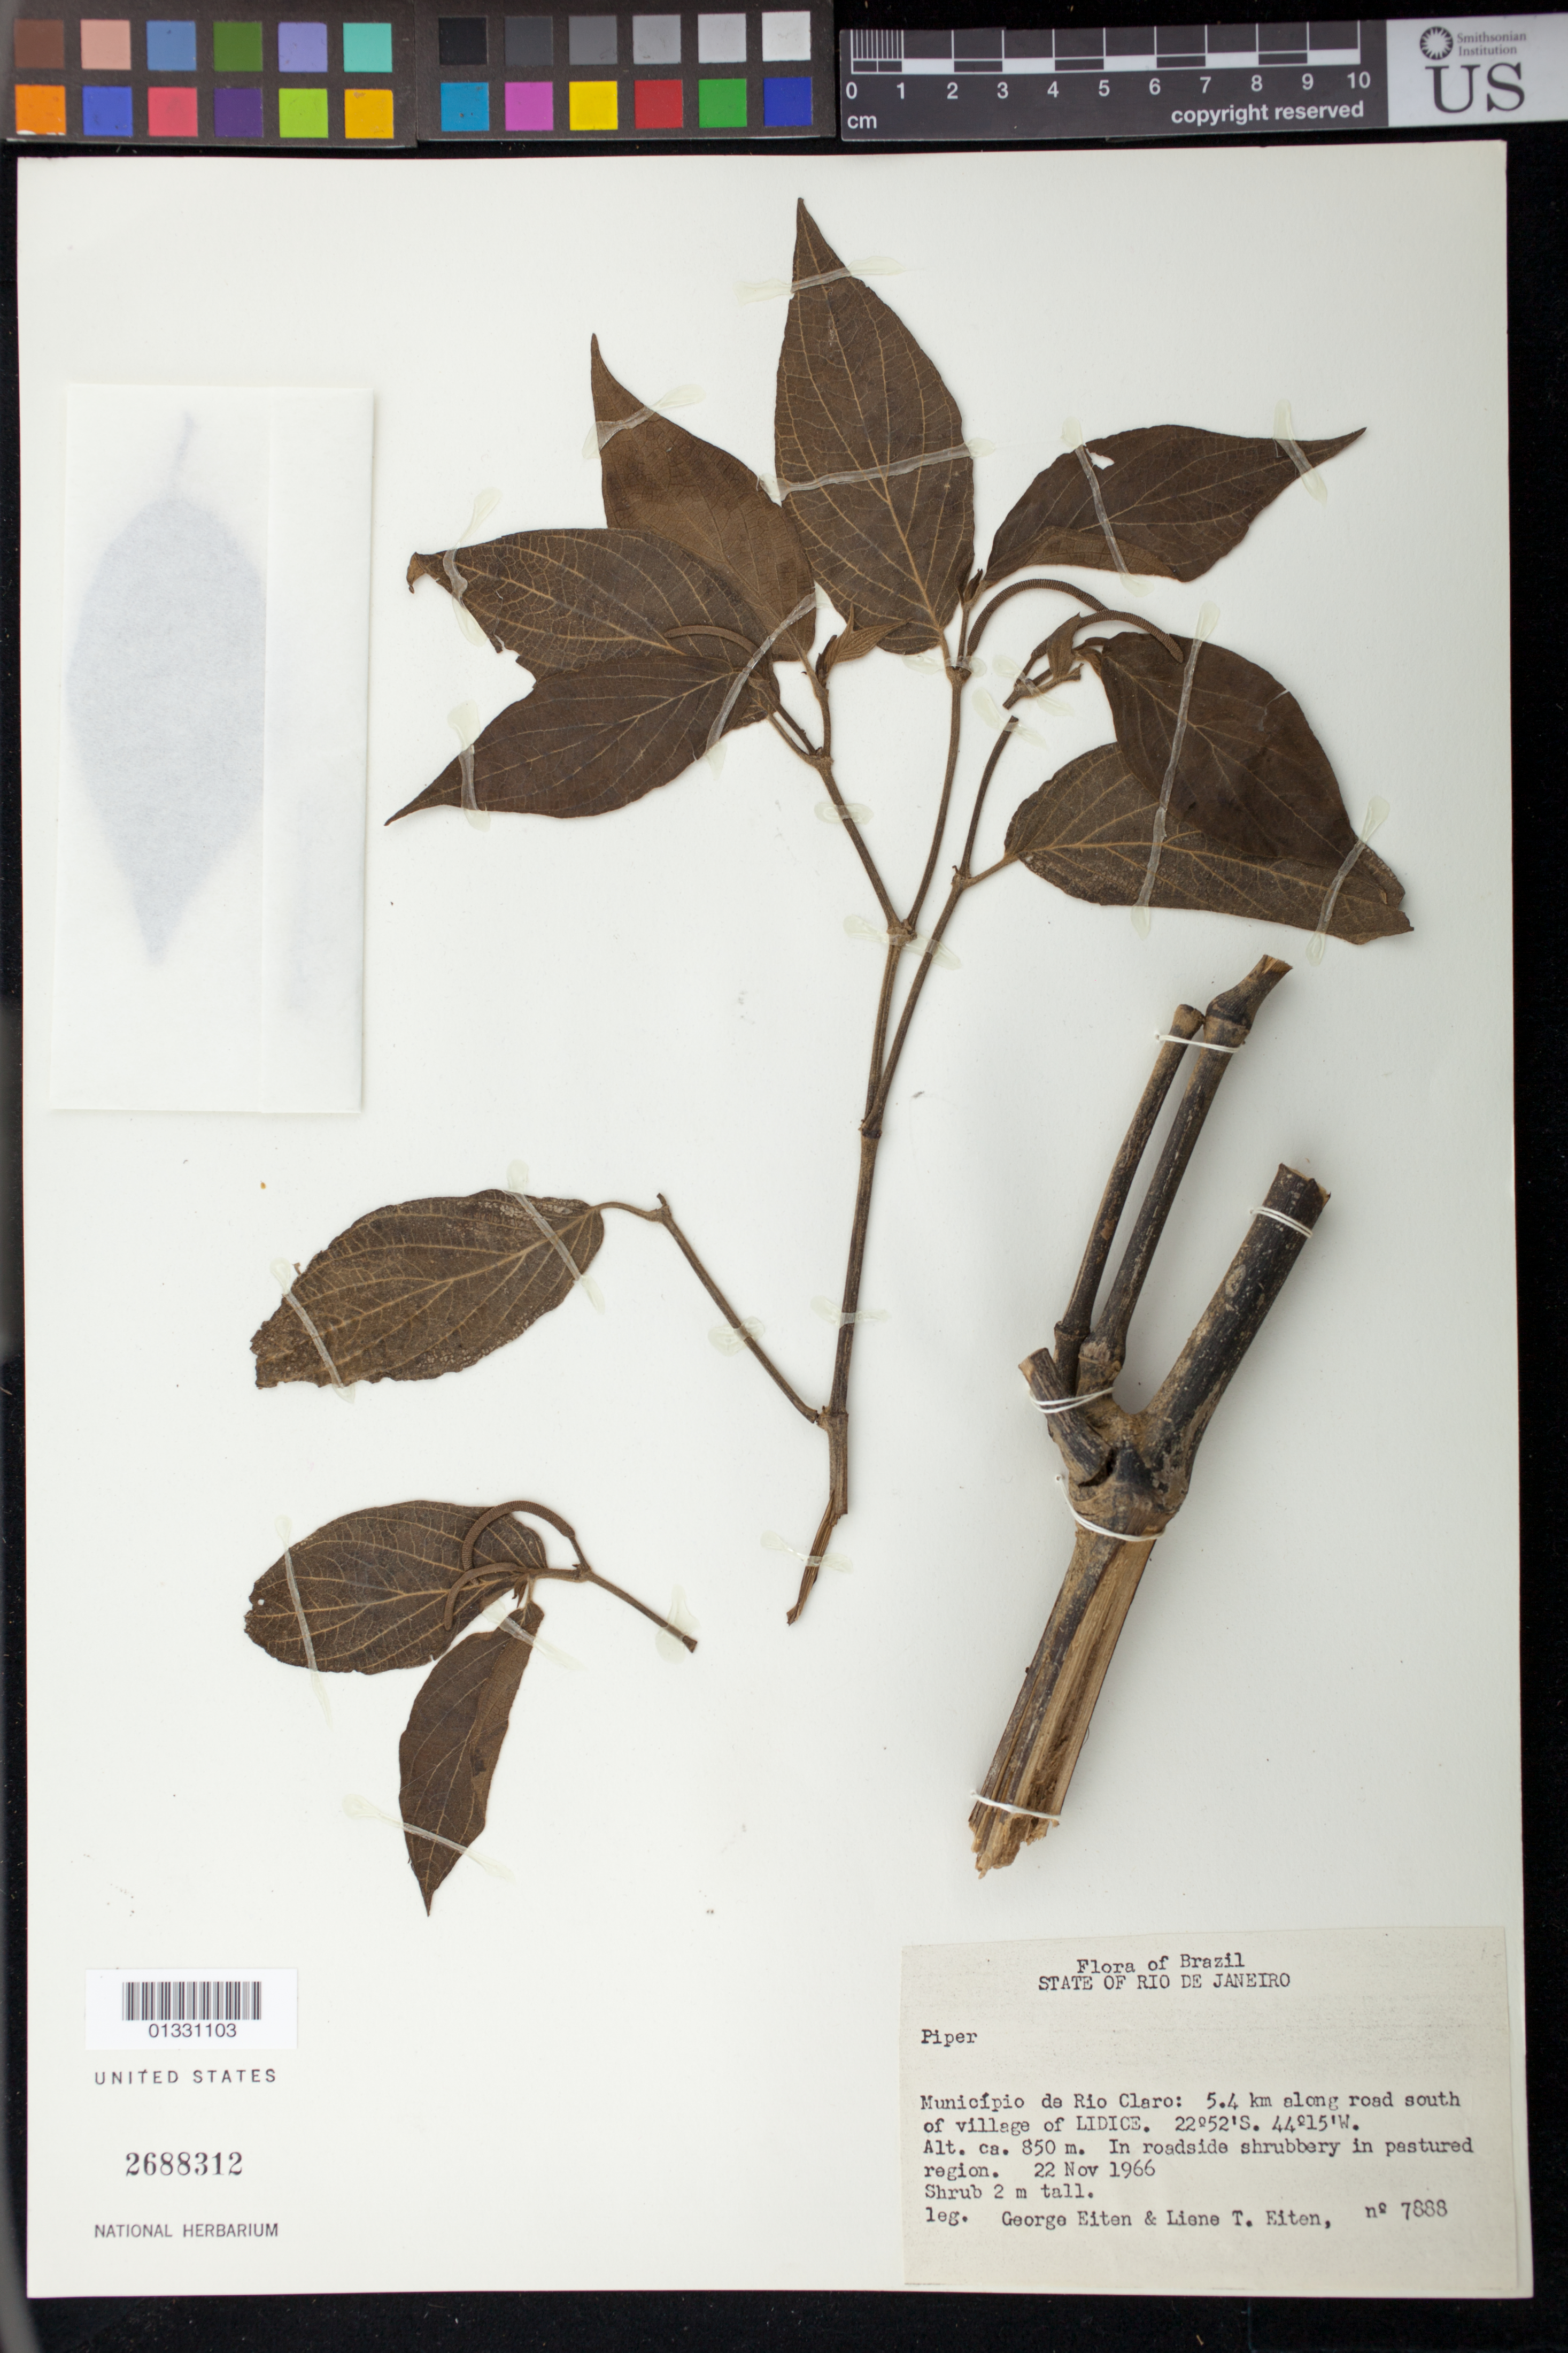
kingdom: Plantae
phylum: Tracheophyta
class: Magnoliopsida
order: Piperales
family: Piperaceae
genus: Piper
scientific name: Piper sp.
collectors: G. Eiten & L. T. Eiten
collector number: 7888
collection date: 1966-11-22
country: Brazil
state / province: Rio de Janeiro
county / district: Rio Claro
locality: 5.4km along road south of village of Lidice.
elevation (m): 850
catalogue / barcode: US 2688312